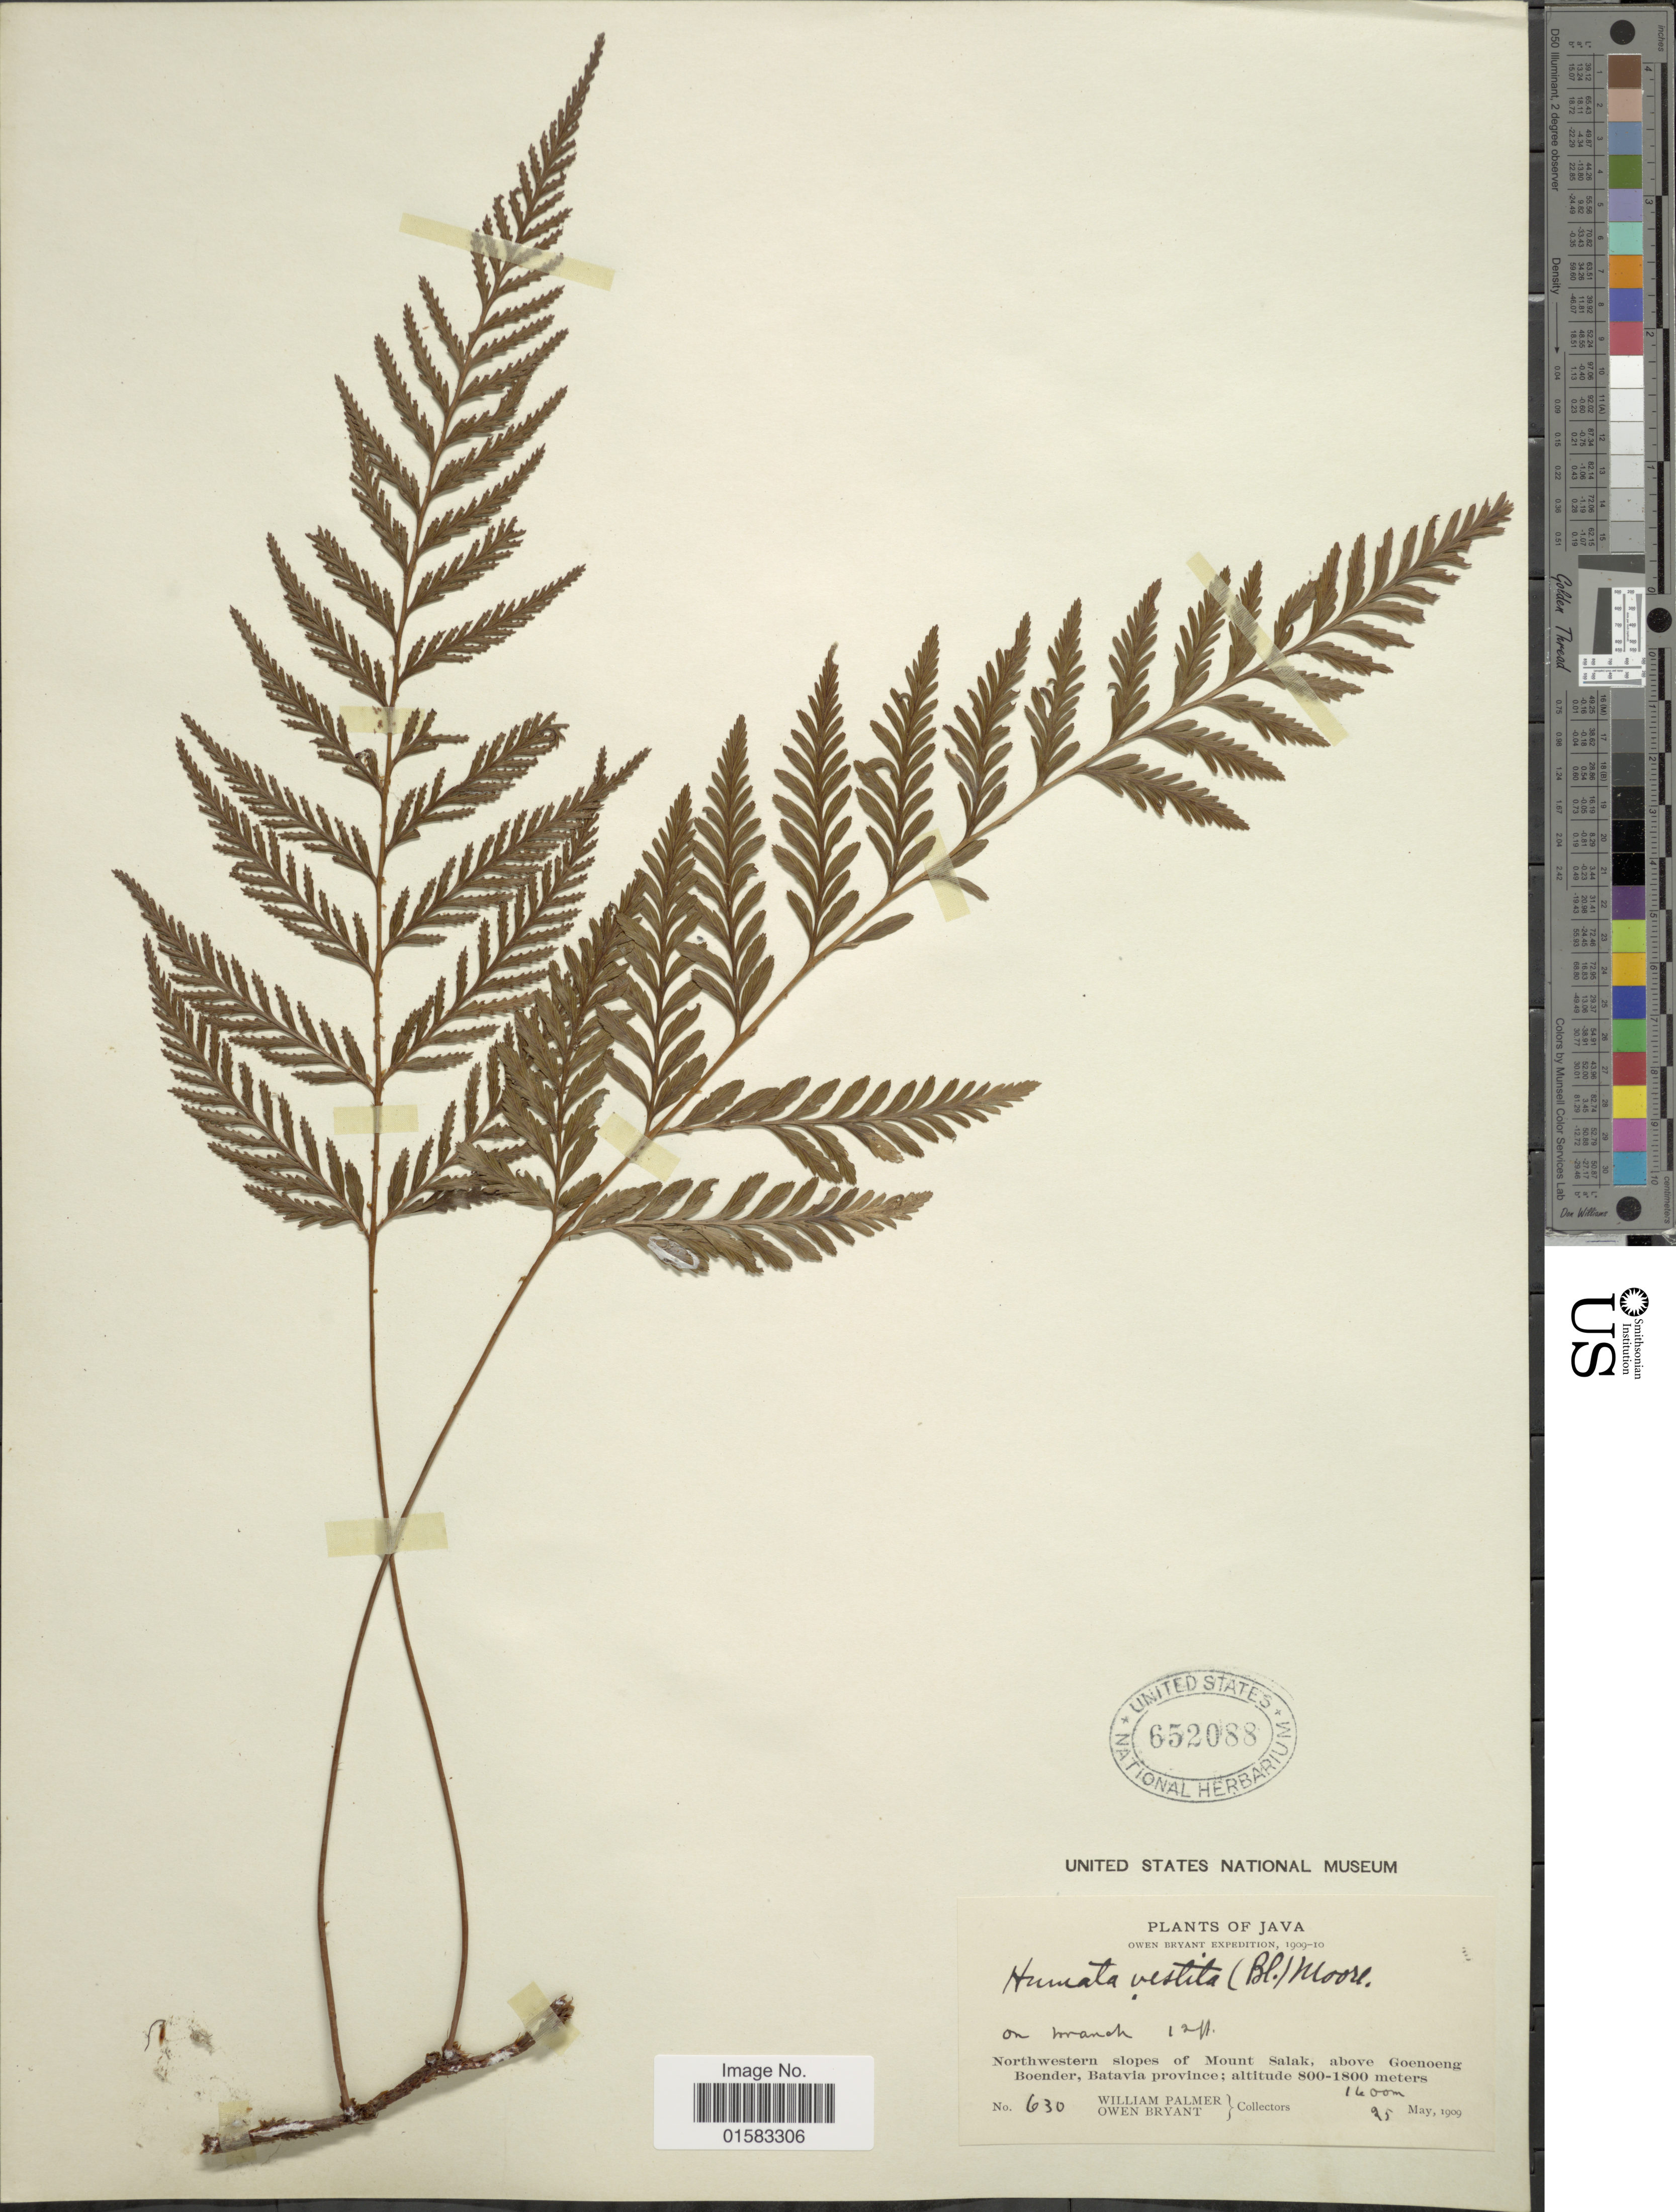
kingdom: Plantae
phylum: Tracheophyta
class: Polypodiopsida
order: Polypodiales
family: Davalliaceae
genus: Davallia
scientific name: Davallia repens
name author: (L. f.) Kuhn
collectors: W. Palmer & O. Bryant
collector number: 630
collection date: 1909-05-25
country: Indonesia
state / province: Java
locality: Northwestern slopes of Mount Salak, above Goenoneg Boender, Batavia Province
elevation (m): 1600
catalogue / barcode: US 652088